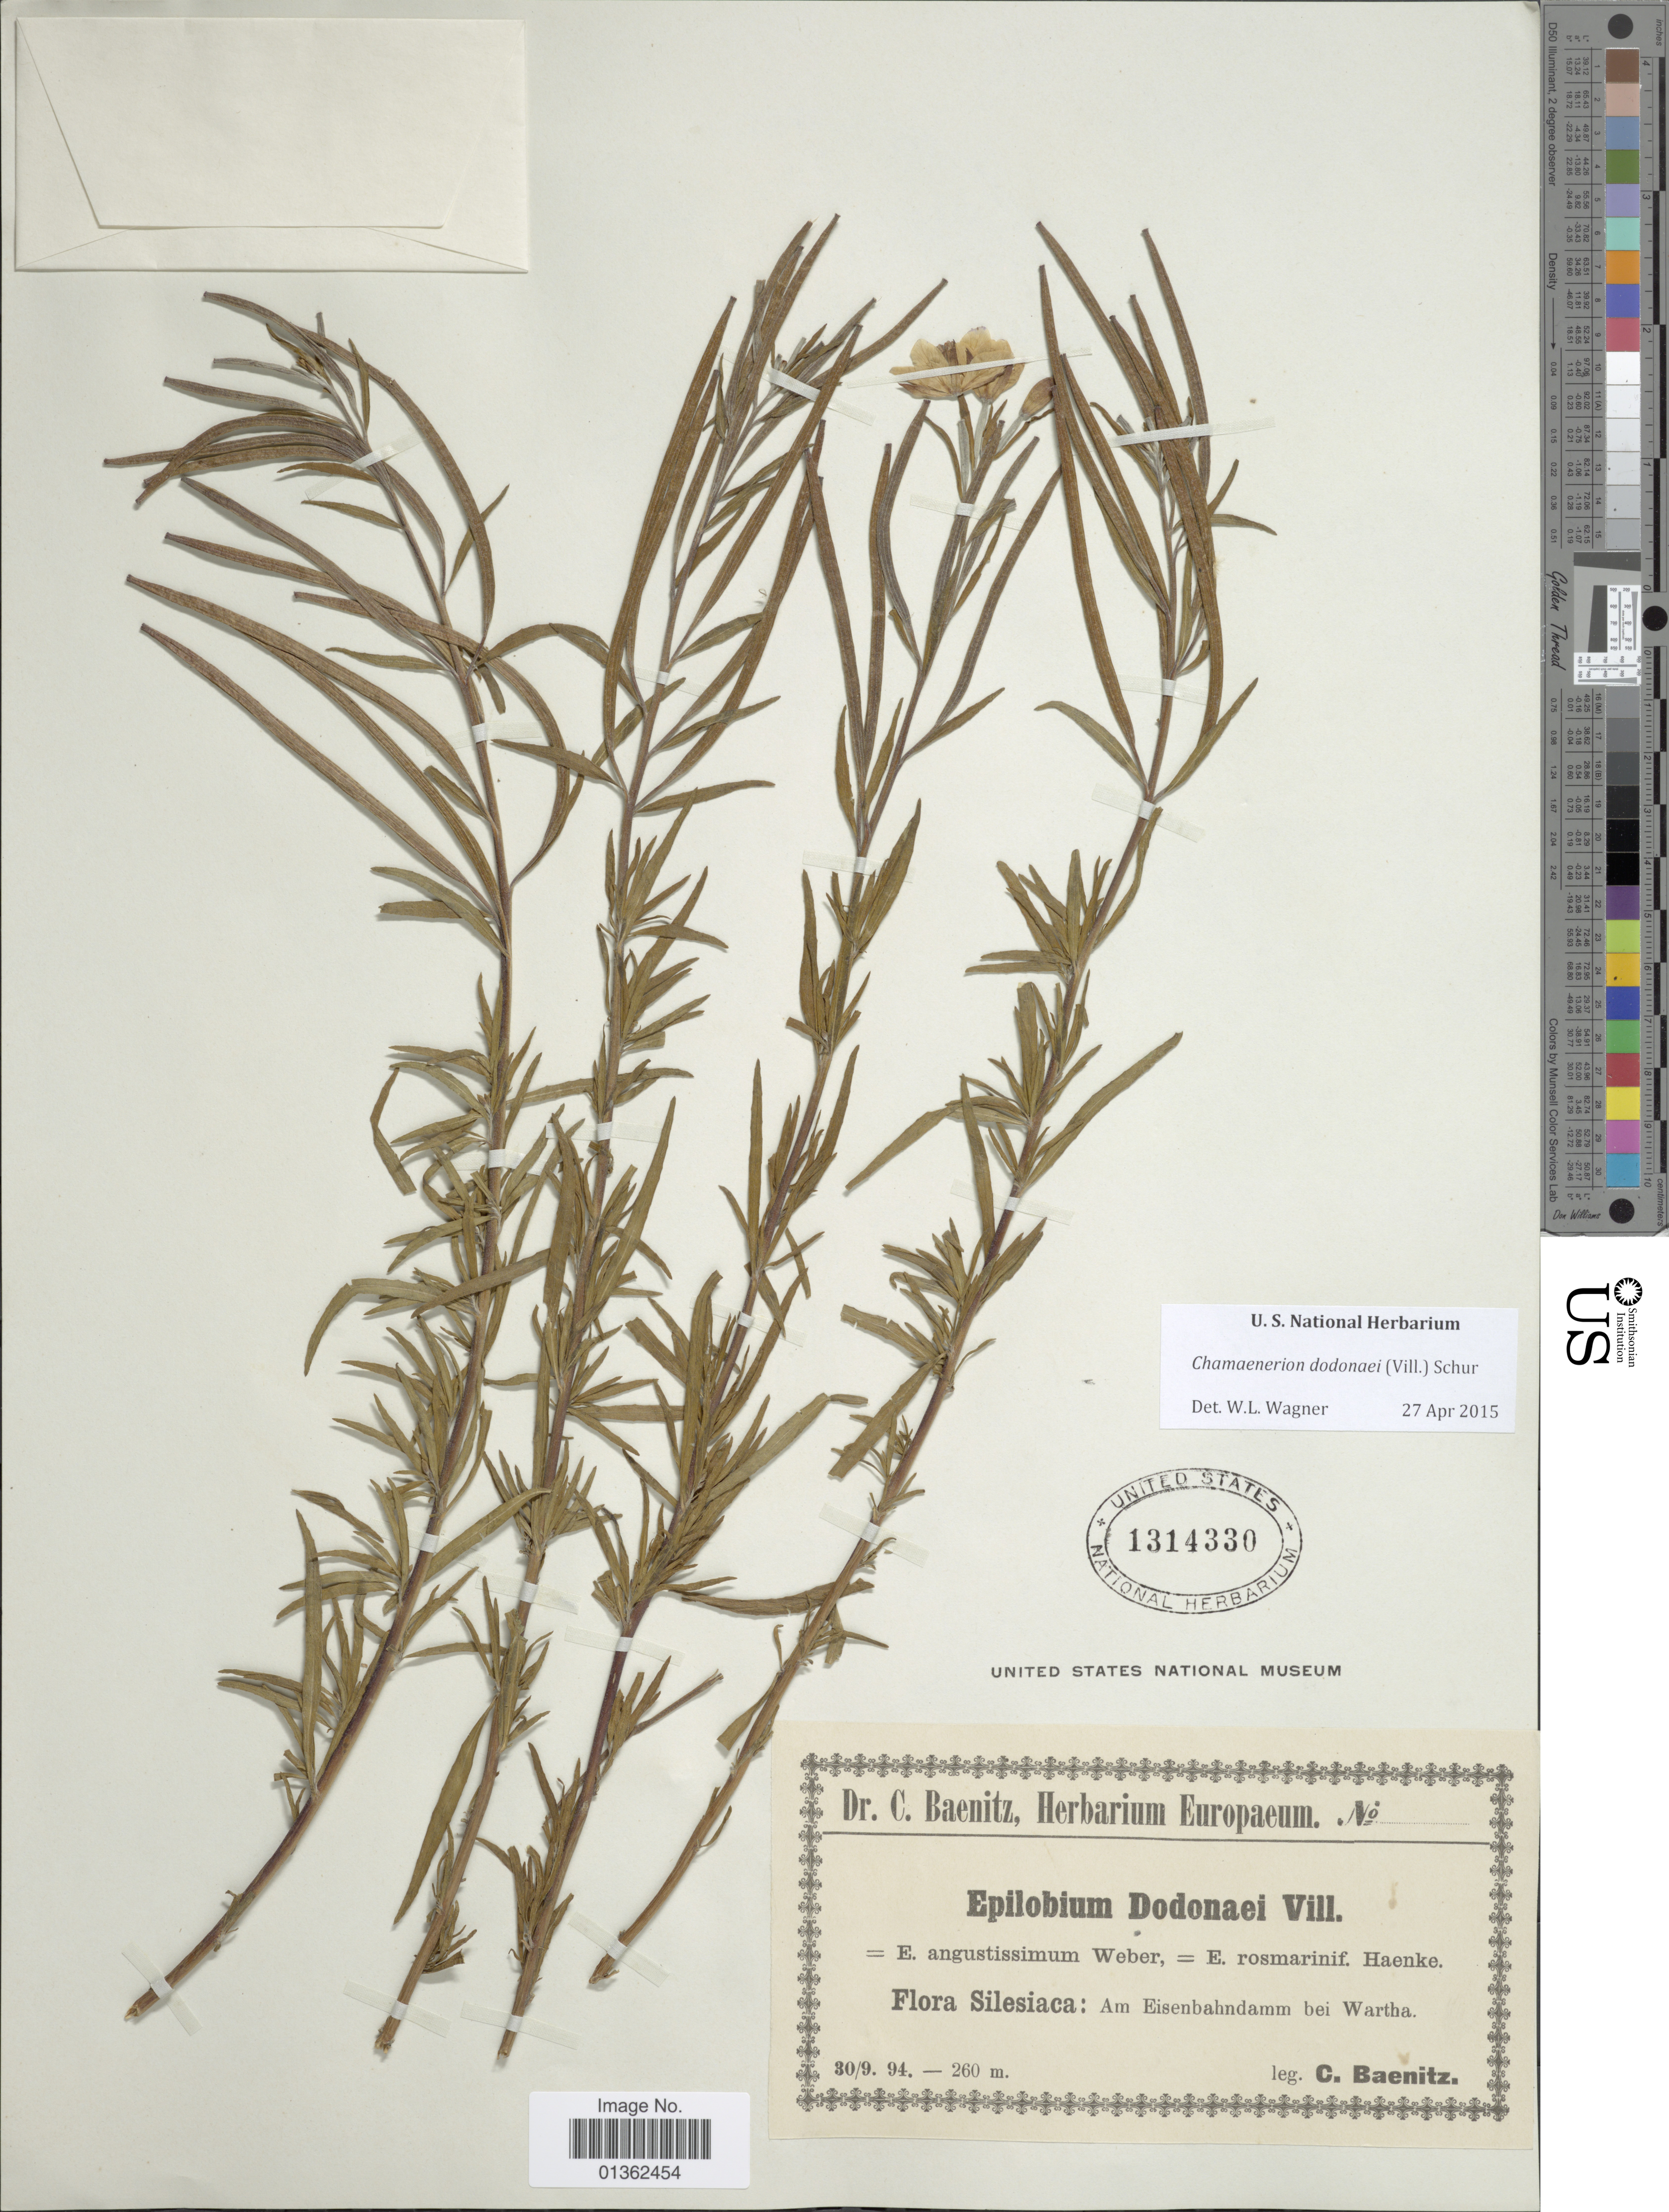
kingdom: Plantae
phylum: Tracheophyta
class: Magnoliopsida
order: Myrtales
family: Onagraceae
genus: Chamaenerion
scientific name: Chamaenerion dodonaei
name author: (Vill.) Schur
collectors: C. G. Baenitz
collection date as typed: Transcribed d/m/y: 30/9/94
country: Poland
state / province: Dolnoslaskie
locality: Silesiaca: Am Eisenbahndamm bei Wartha.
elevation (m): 260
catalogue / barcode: US 1314330